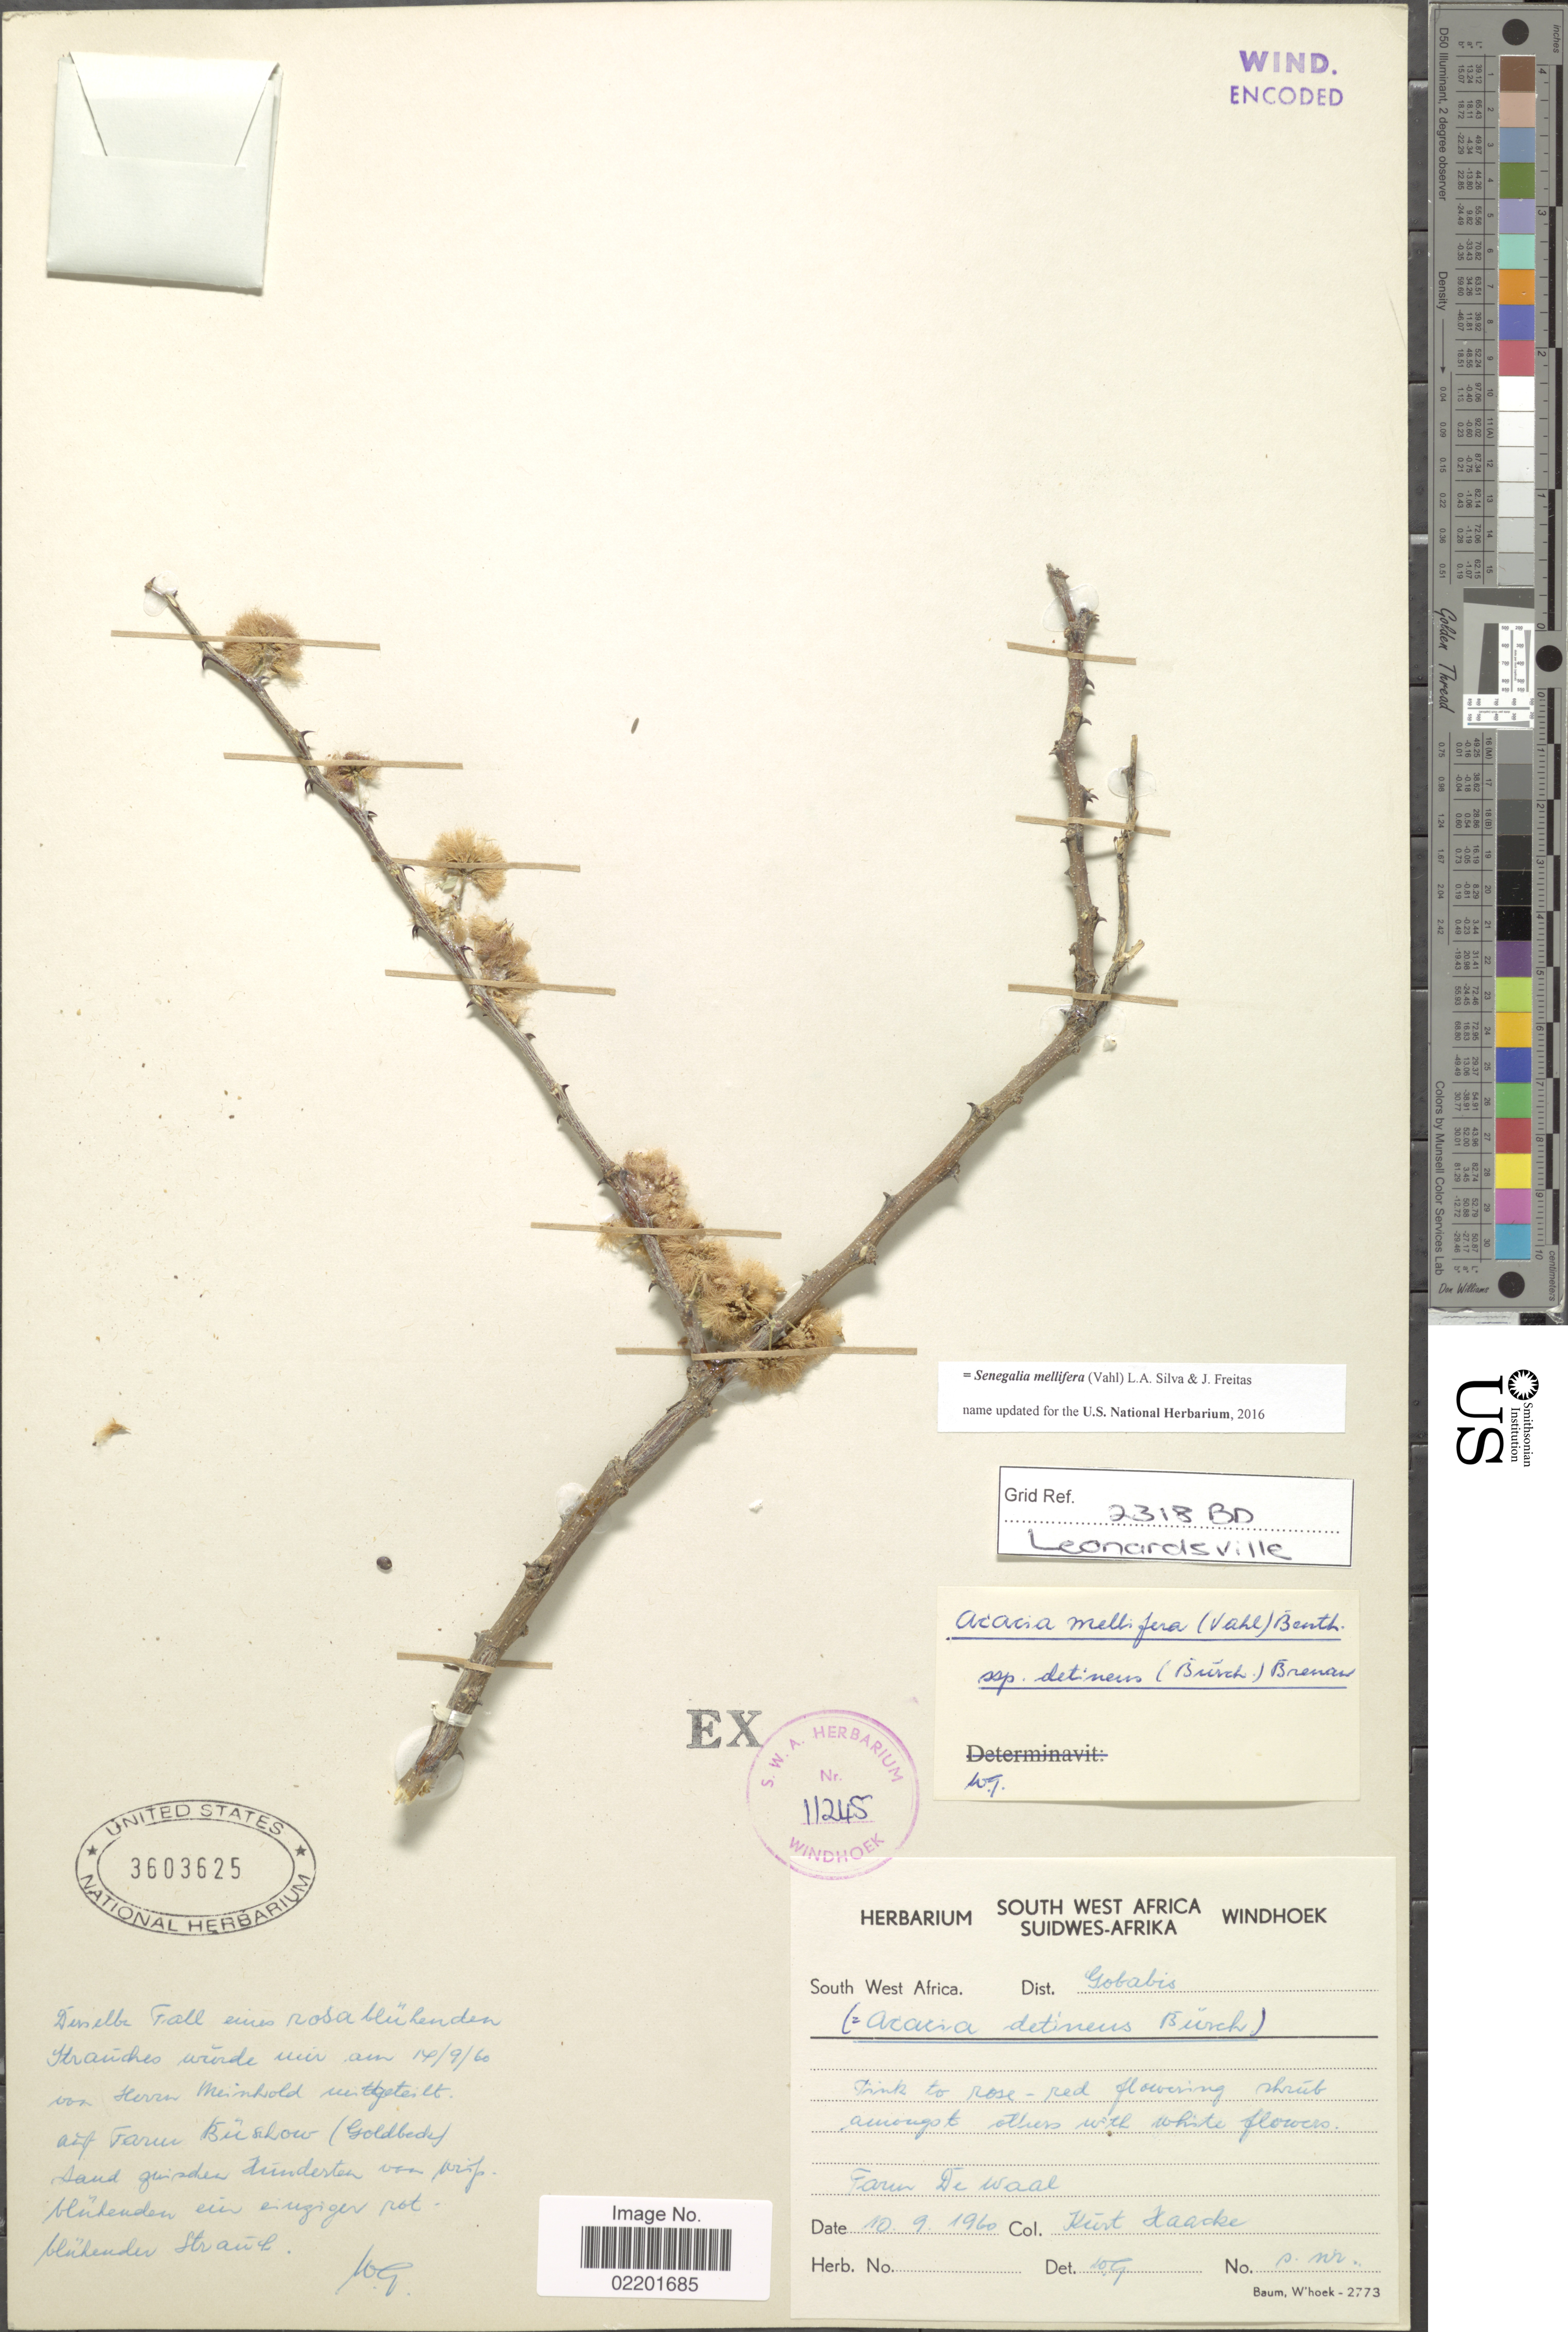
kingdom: Plantae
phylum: Tracheophyta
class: Magnoliopsida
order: Fabales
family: Fabaceae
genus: Senegalia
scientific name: Senegalia mellifera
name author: (Vahl) Seigler & Ebinger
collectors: K. Haacke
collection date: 1960-09-10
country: Namibia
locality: South West Africa, Dist. Gobabis, Farm De Waal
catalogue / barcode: US 3603625